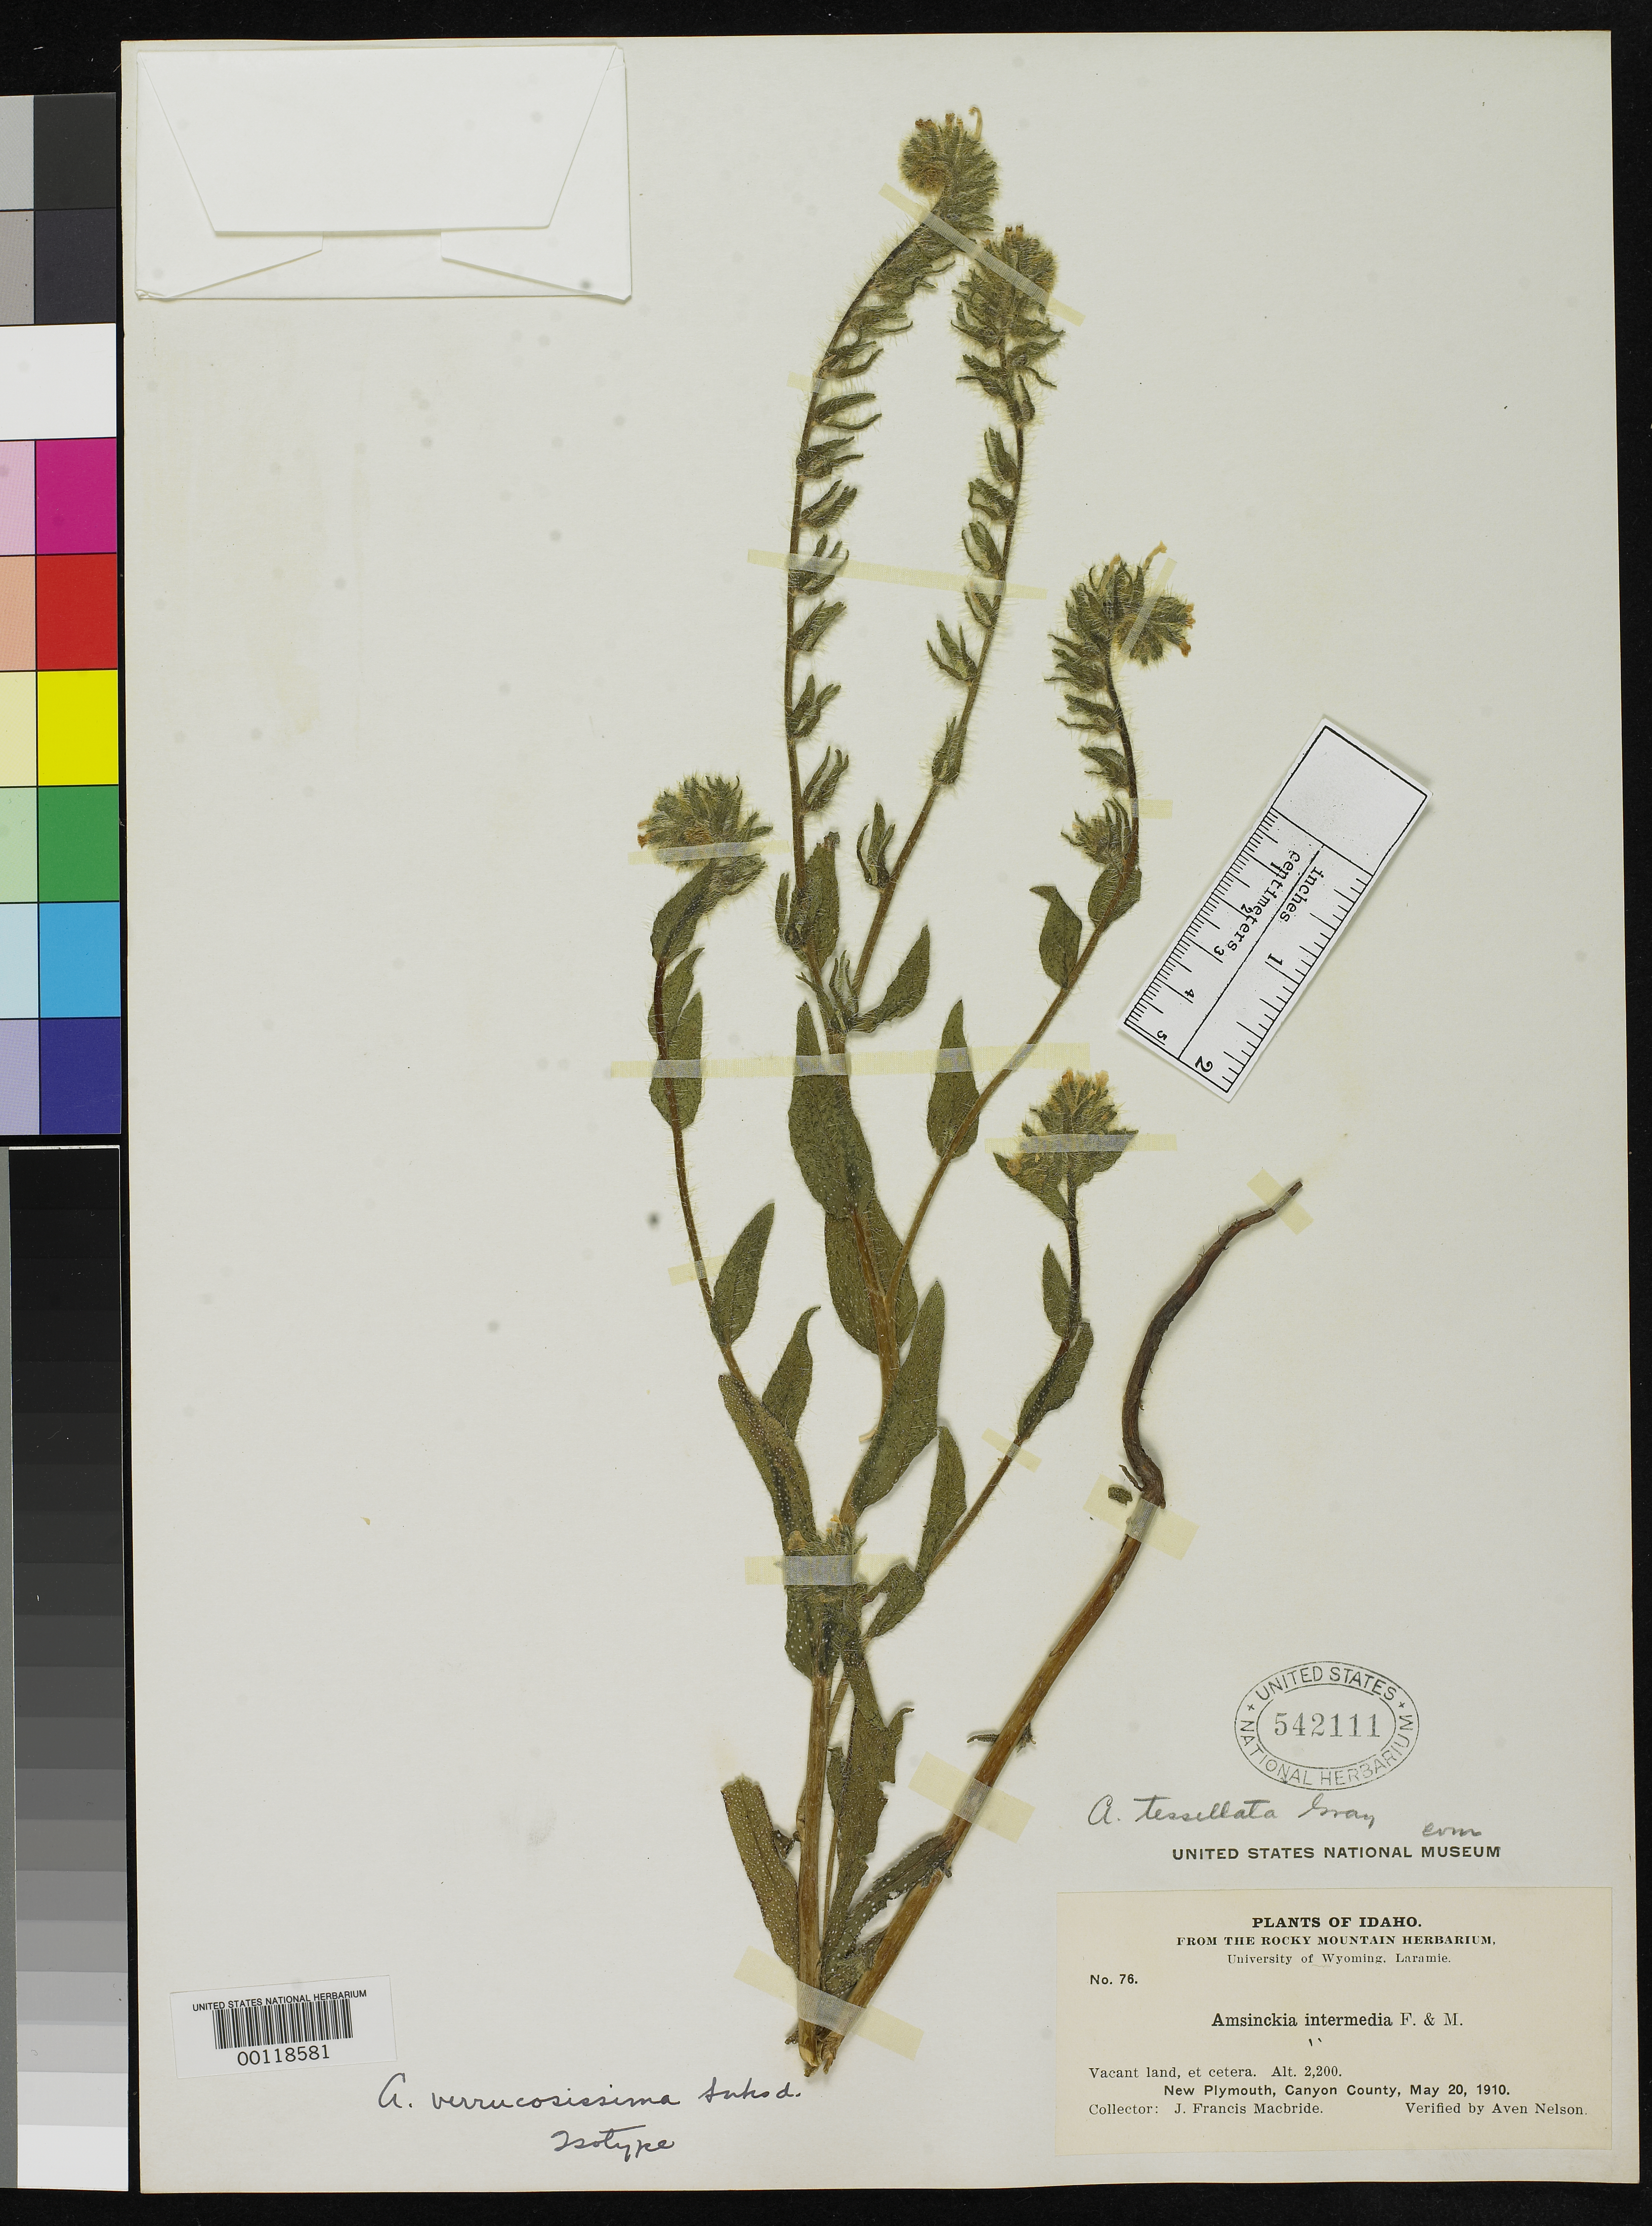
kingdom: Plantae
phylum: Tracheophyta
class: Magnoliopsida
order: Boraginales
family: Boraginaceae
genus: Amsinckia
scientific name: Amsinckia verrucosissima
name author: Suksd.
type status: Isotype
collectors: J. F. Macbride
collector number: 76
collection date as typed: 20 May 1910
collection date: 1910-05-20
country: United States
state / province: Idaho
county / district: Canyon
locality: New Plymouth.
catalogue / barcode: US 542111